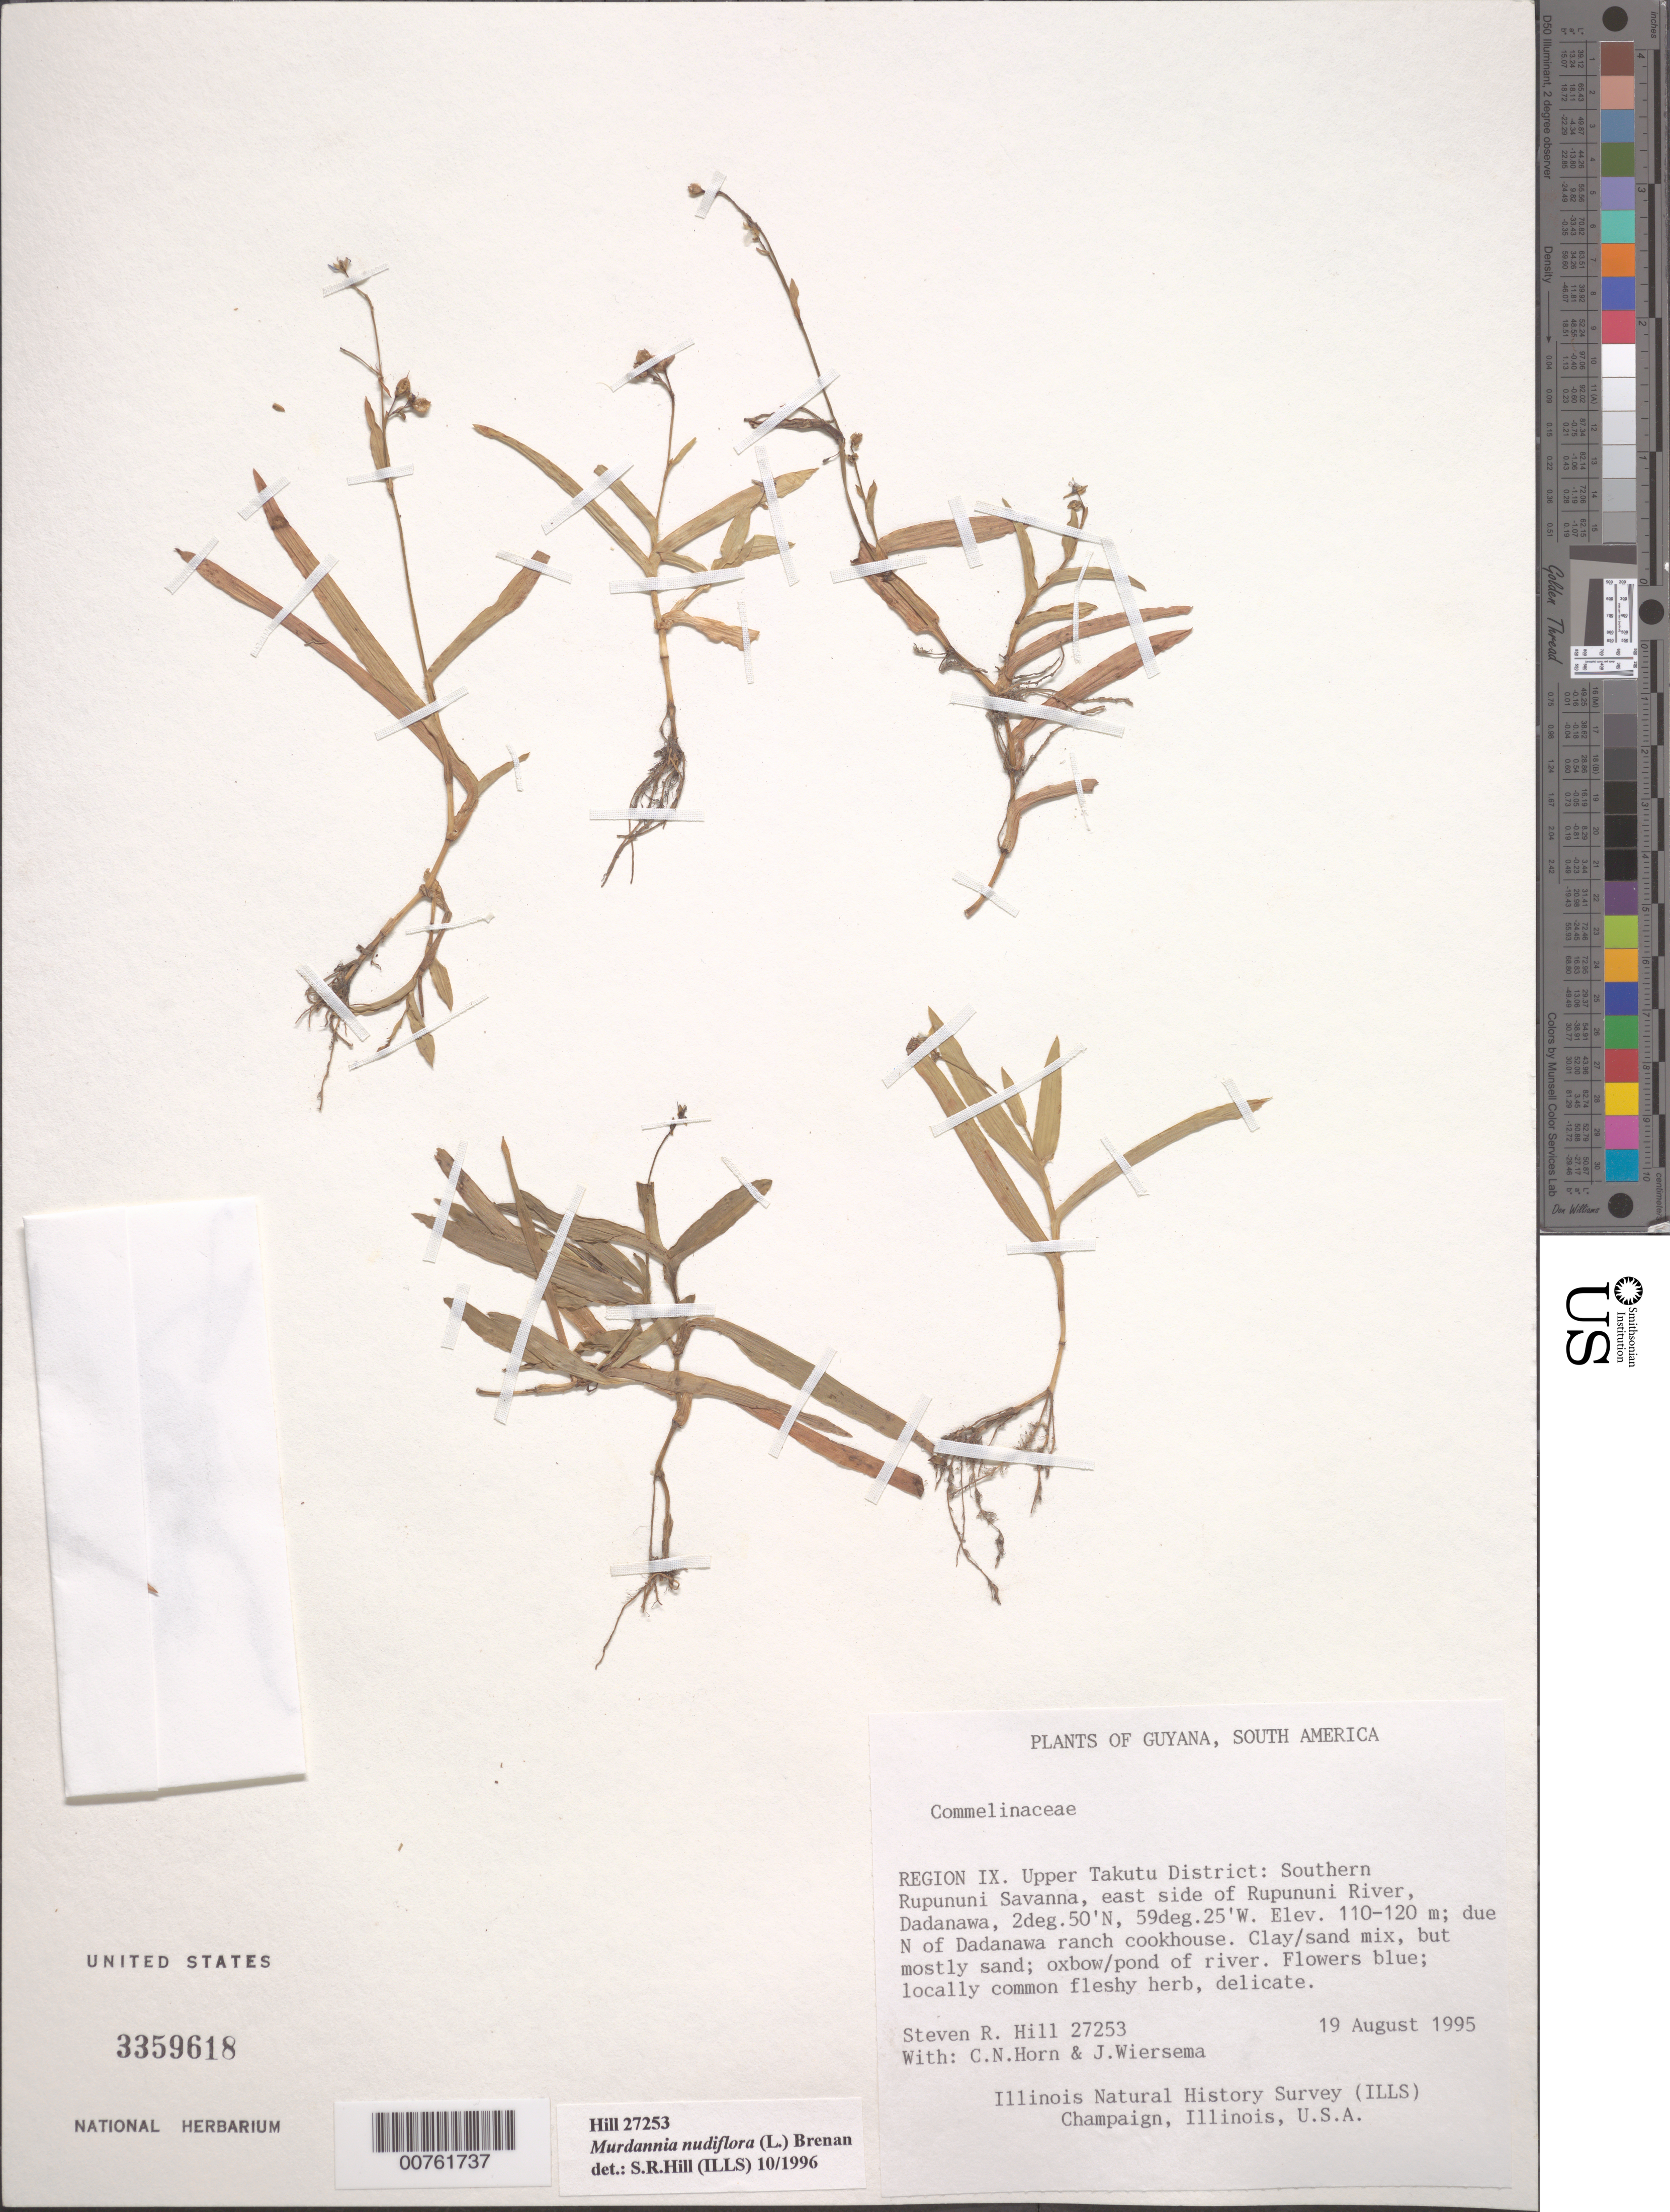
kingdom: Plantae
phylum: Tracheophyta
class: Liliopsida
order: Commelinales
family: Commelinaceae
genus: Murdannia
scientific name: Murdannia nudiflora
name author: (L.) Brenan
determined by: Hill, Steven R.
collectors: S. Hill, C. N. Horn & J. H. Wiersema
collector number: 27253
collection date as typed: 19 Aug 1995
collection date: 1995-08-19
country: Guyana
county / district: Upper Takutu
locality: Region IX. Southern Rupununi Savanna, east side of Rupununi River, Dadanawa.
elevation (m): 110